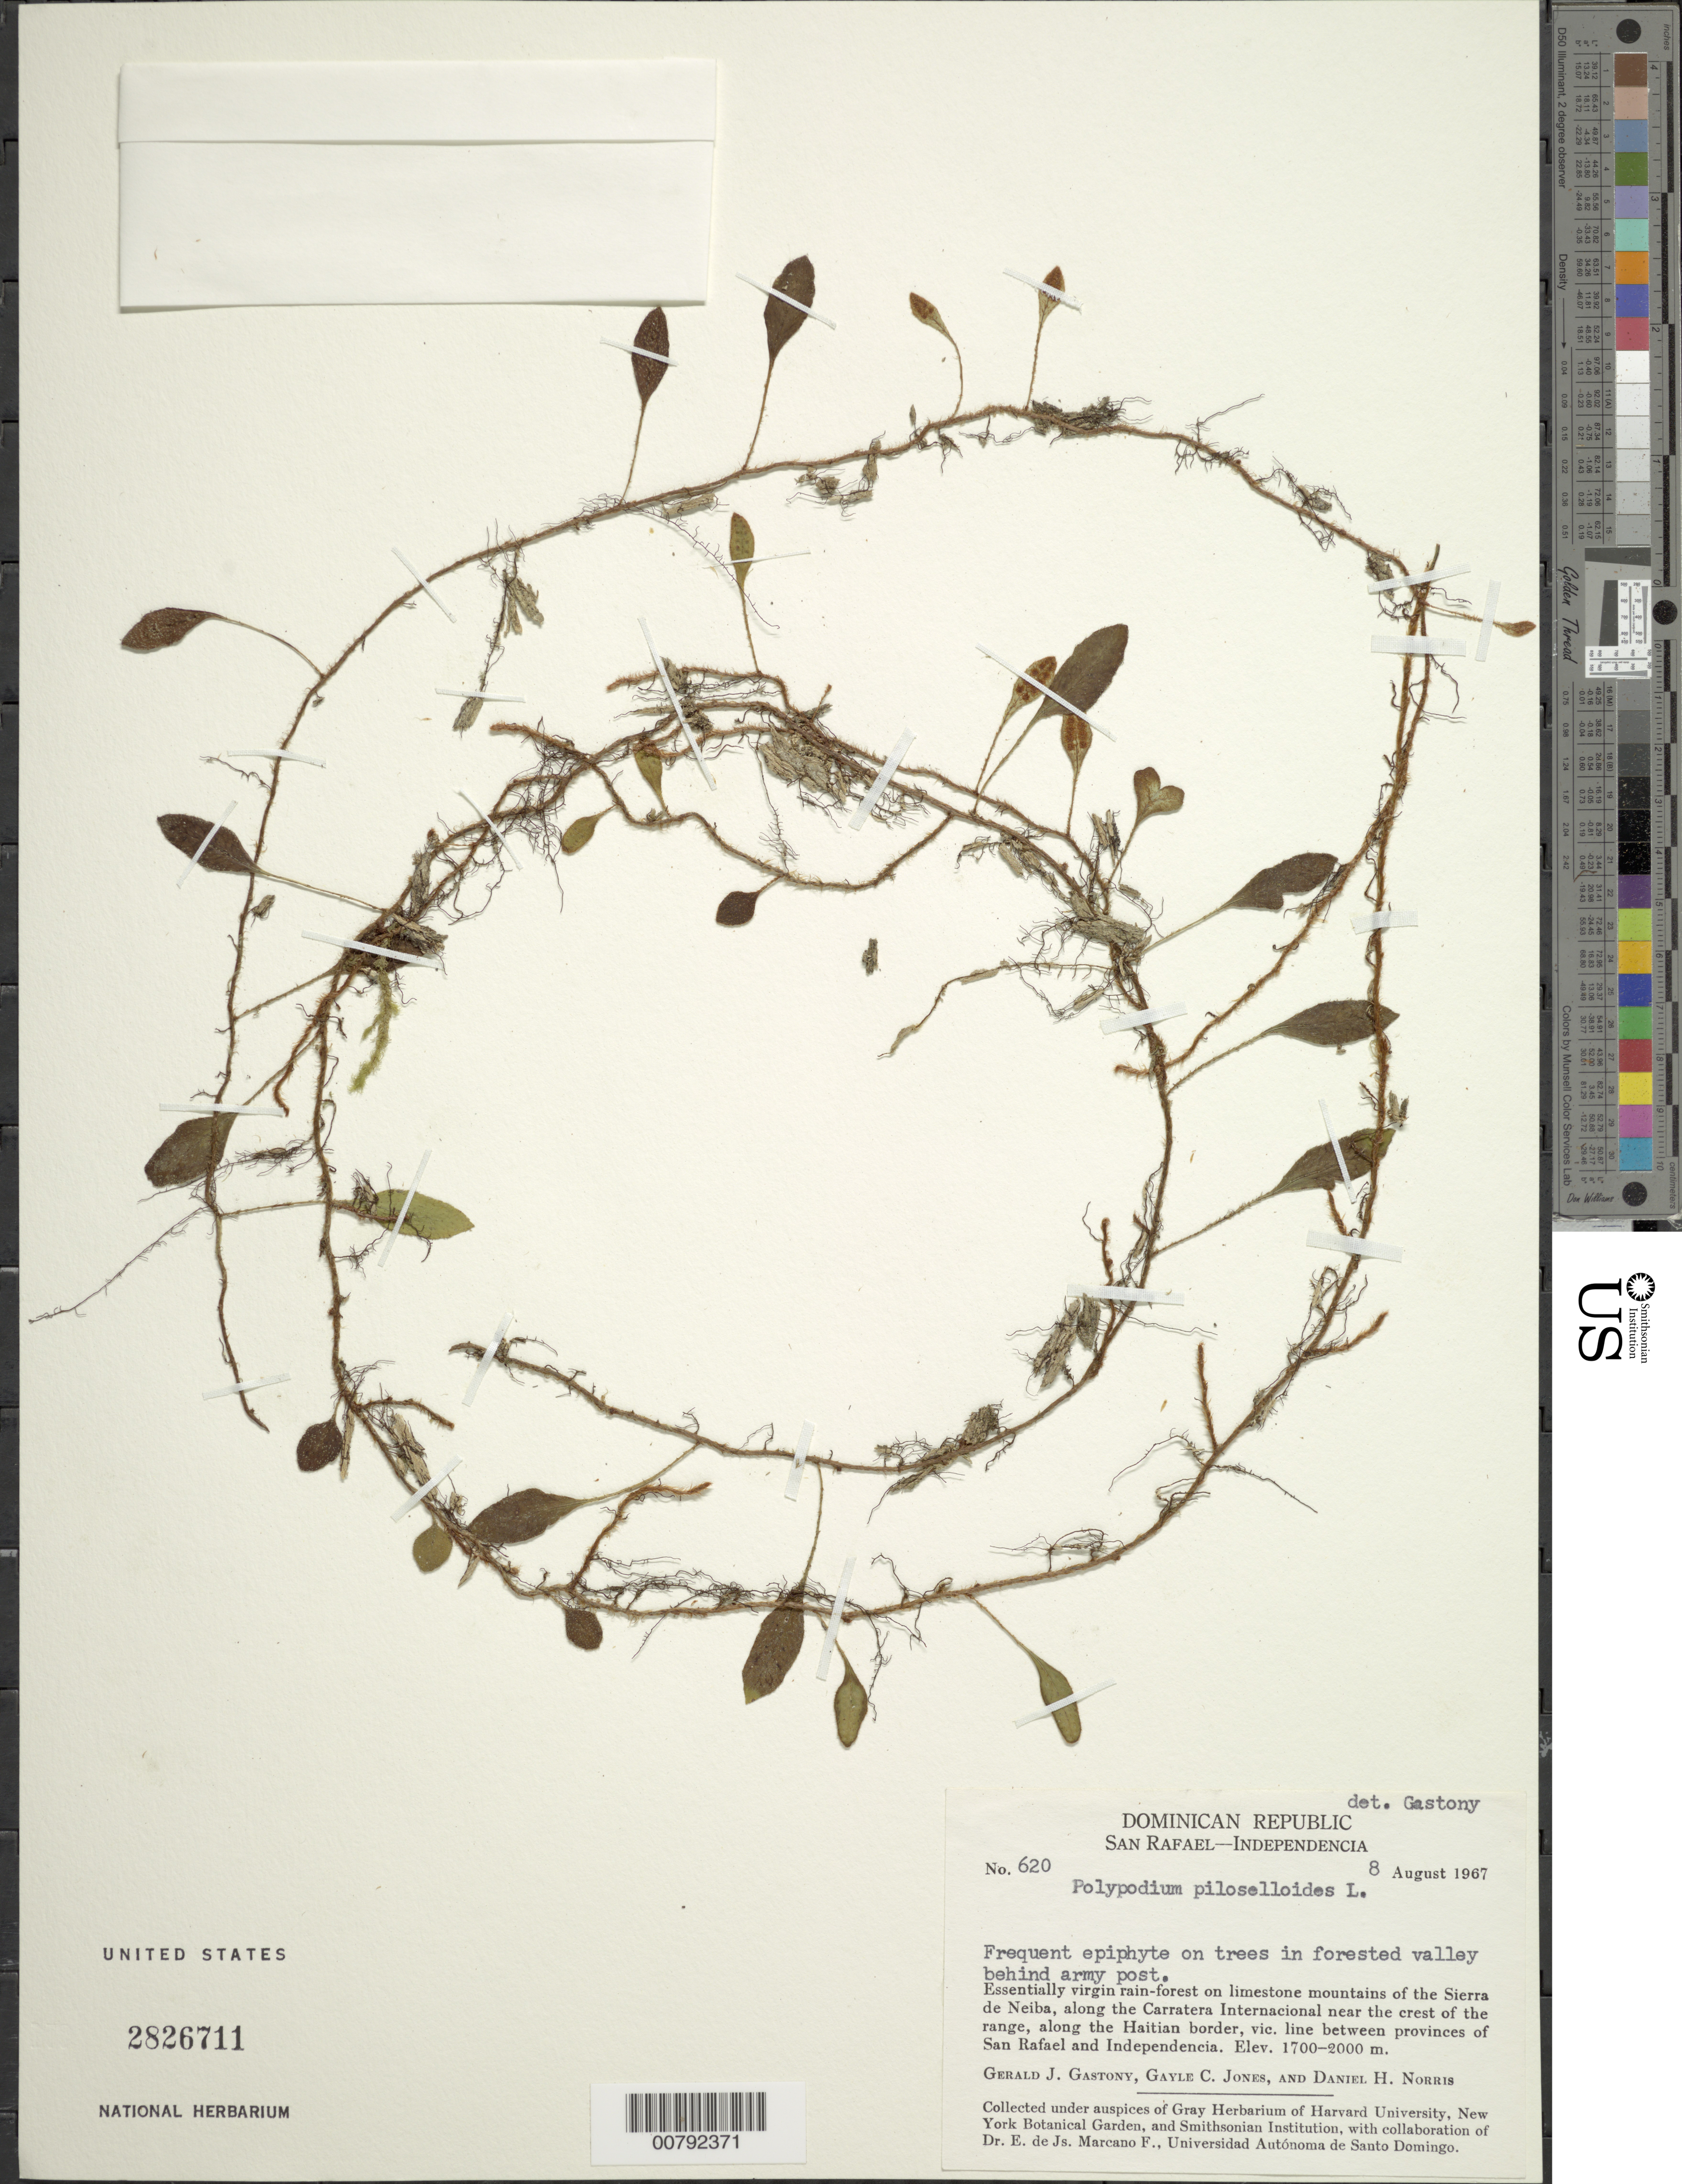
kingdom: Plantae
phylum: Tracheophyta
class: Polypodiopsida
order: Polypodiales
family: Polypodiaceae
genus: Microgramma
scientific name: Microgramma piloselloides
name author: (L.) Copel.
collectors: G. Gastony, G. C. Jones & D. H. Norris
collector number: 620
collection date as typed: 08 Aug 1967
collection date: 1967-08-08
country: Dominican Republic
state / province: Independencia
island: Hispaniola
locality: Sierra de Neiba, Carratera Internacioinal, betw provinces of San Rafael and Independencia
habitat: Essentially virgin rainforest on limestone mountains; on trees in forested valley behind army post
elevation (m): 1700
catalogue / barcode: US 2826711